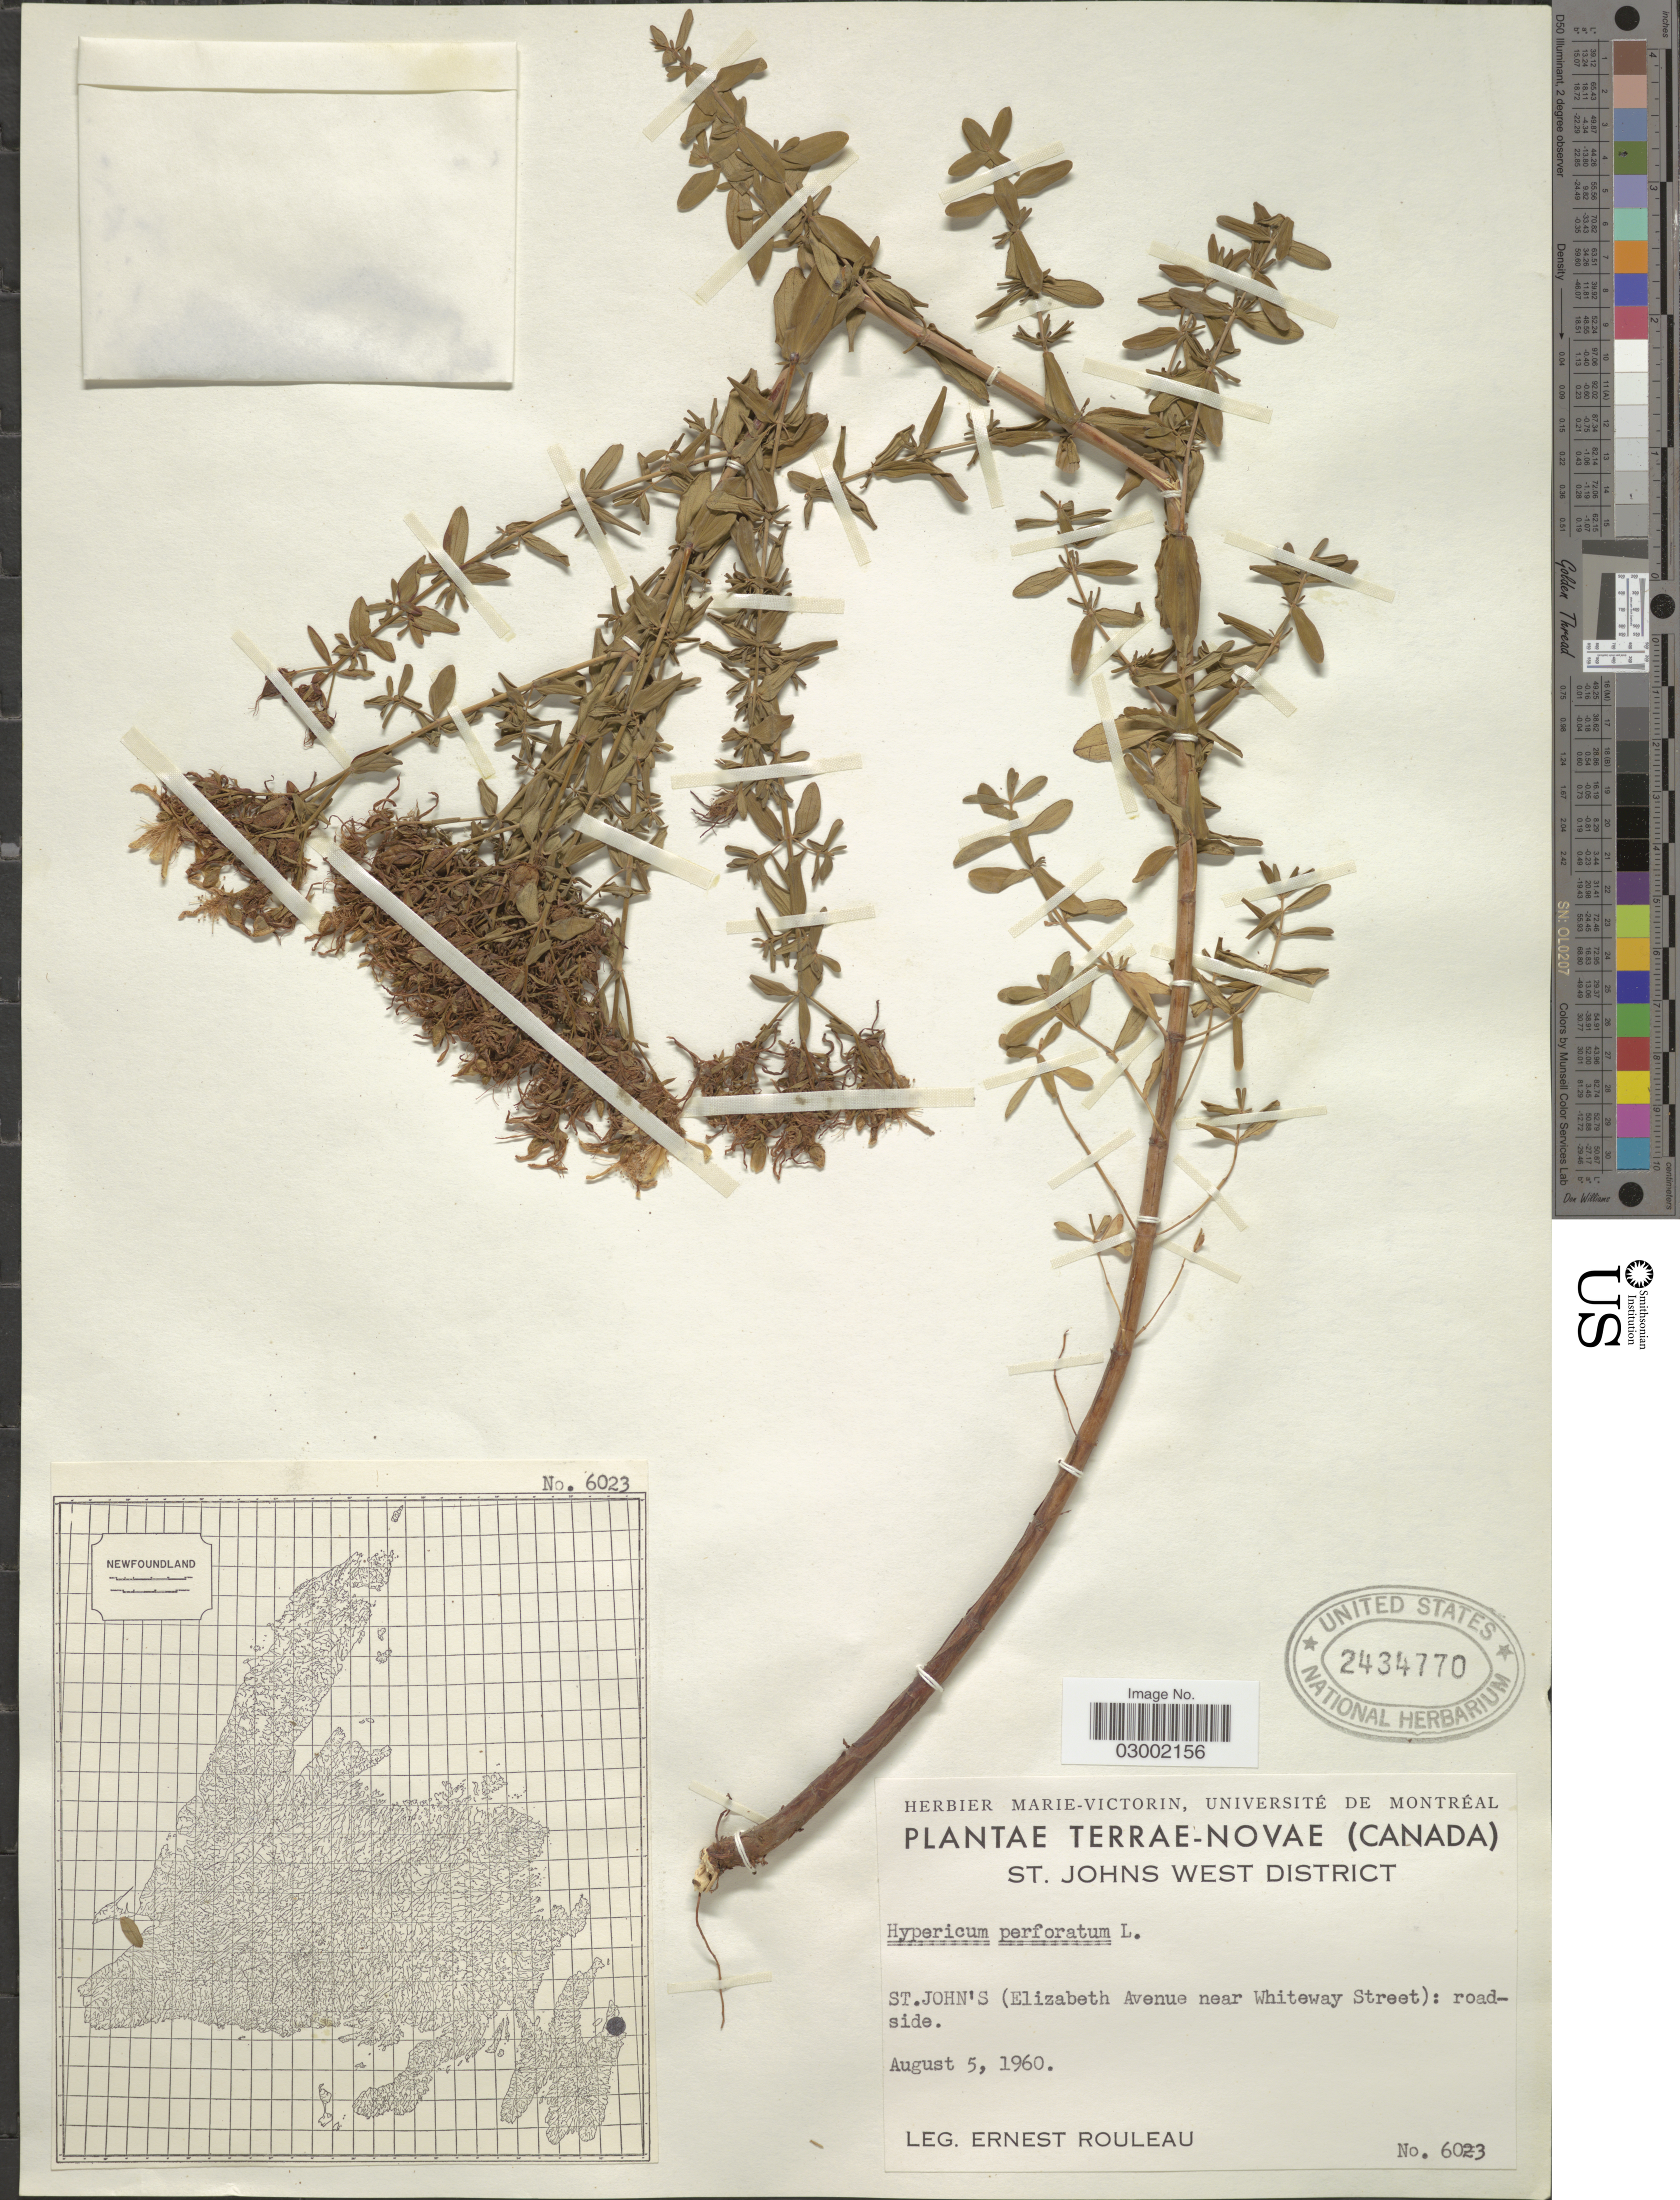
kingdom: Plantae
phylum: Tracheophyta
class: Magnoliopsida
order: Malpighiales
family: Hypericaceae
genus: Hypericum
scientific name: Hypericum perforatum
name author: L.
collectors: J. Rouleau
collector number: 6023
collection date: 1960-08-05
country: Canada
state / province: Newfoundland and Labrador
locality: Terrae-Novae. St. Johns West District. St. John's (Elizabeth Avenue near Whiteway Street): road-side.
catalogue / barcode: US 2434770